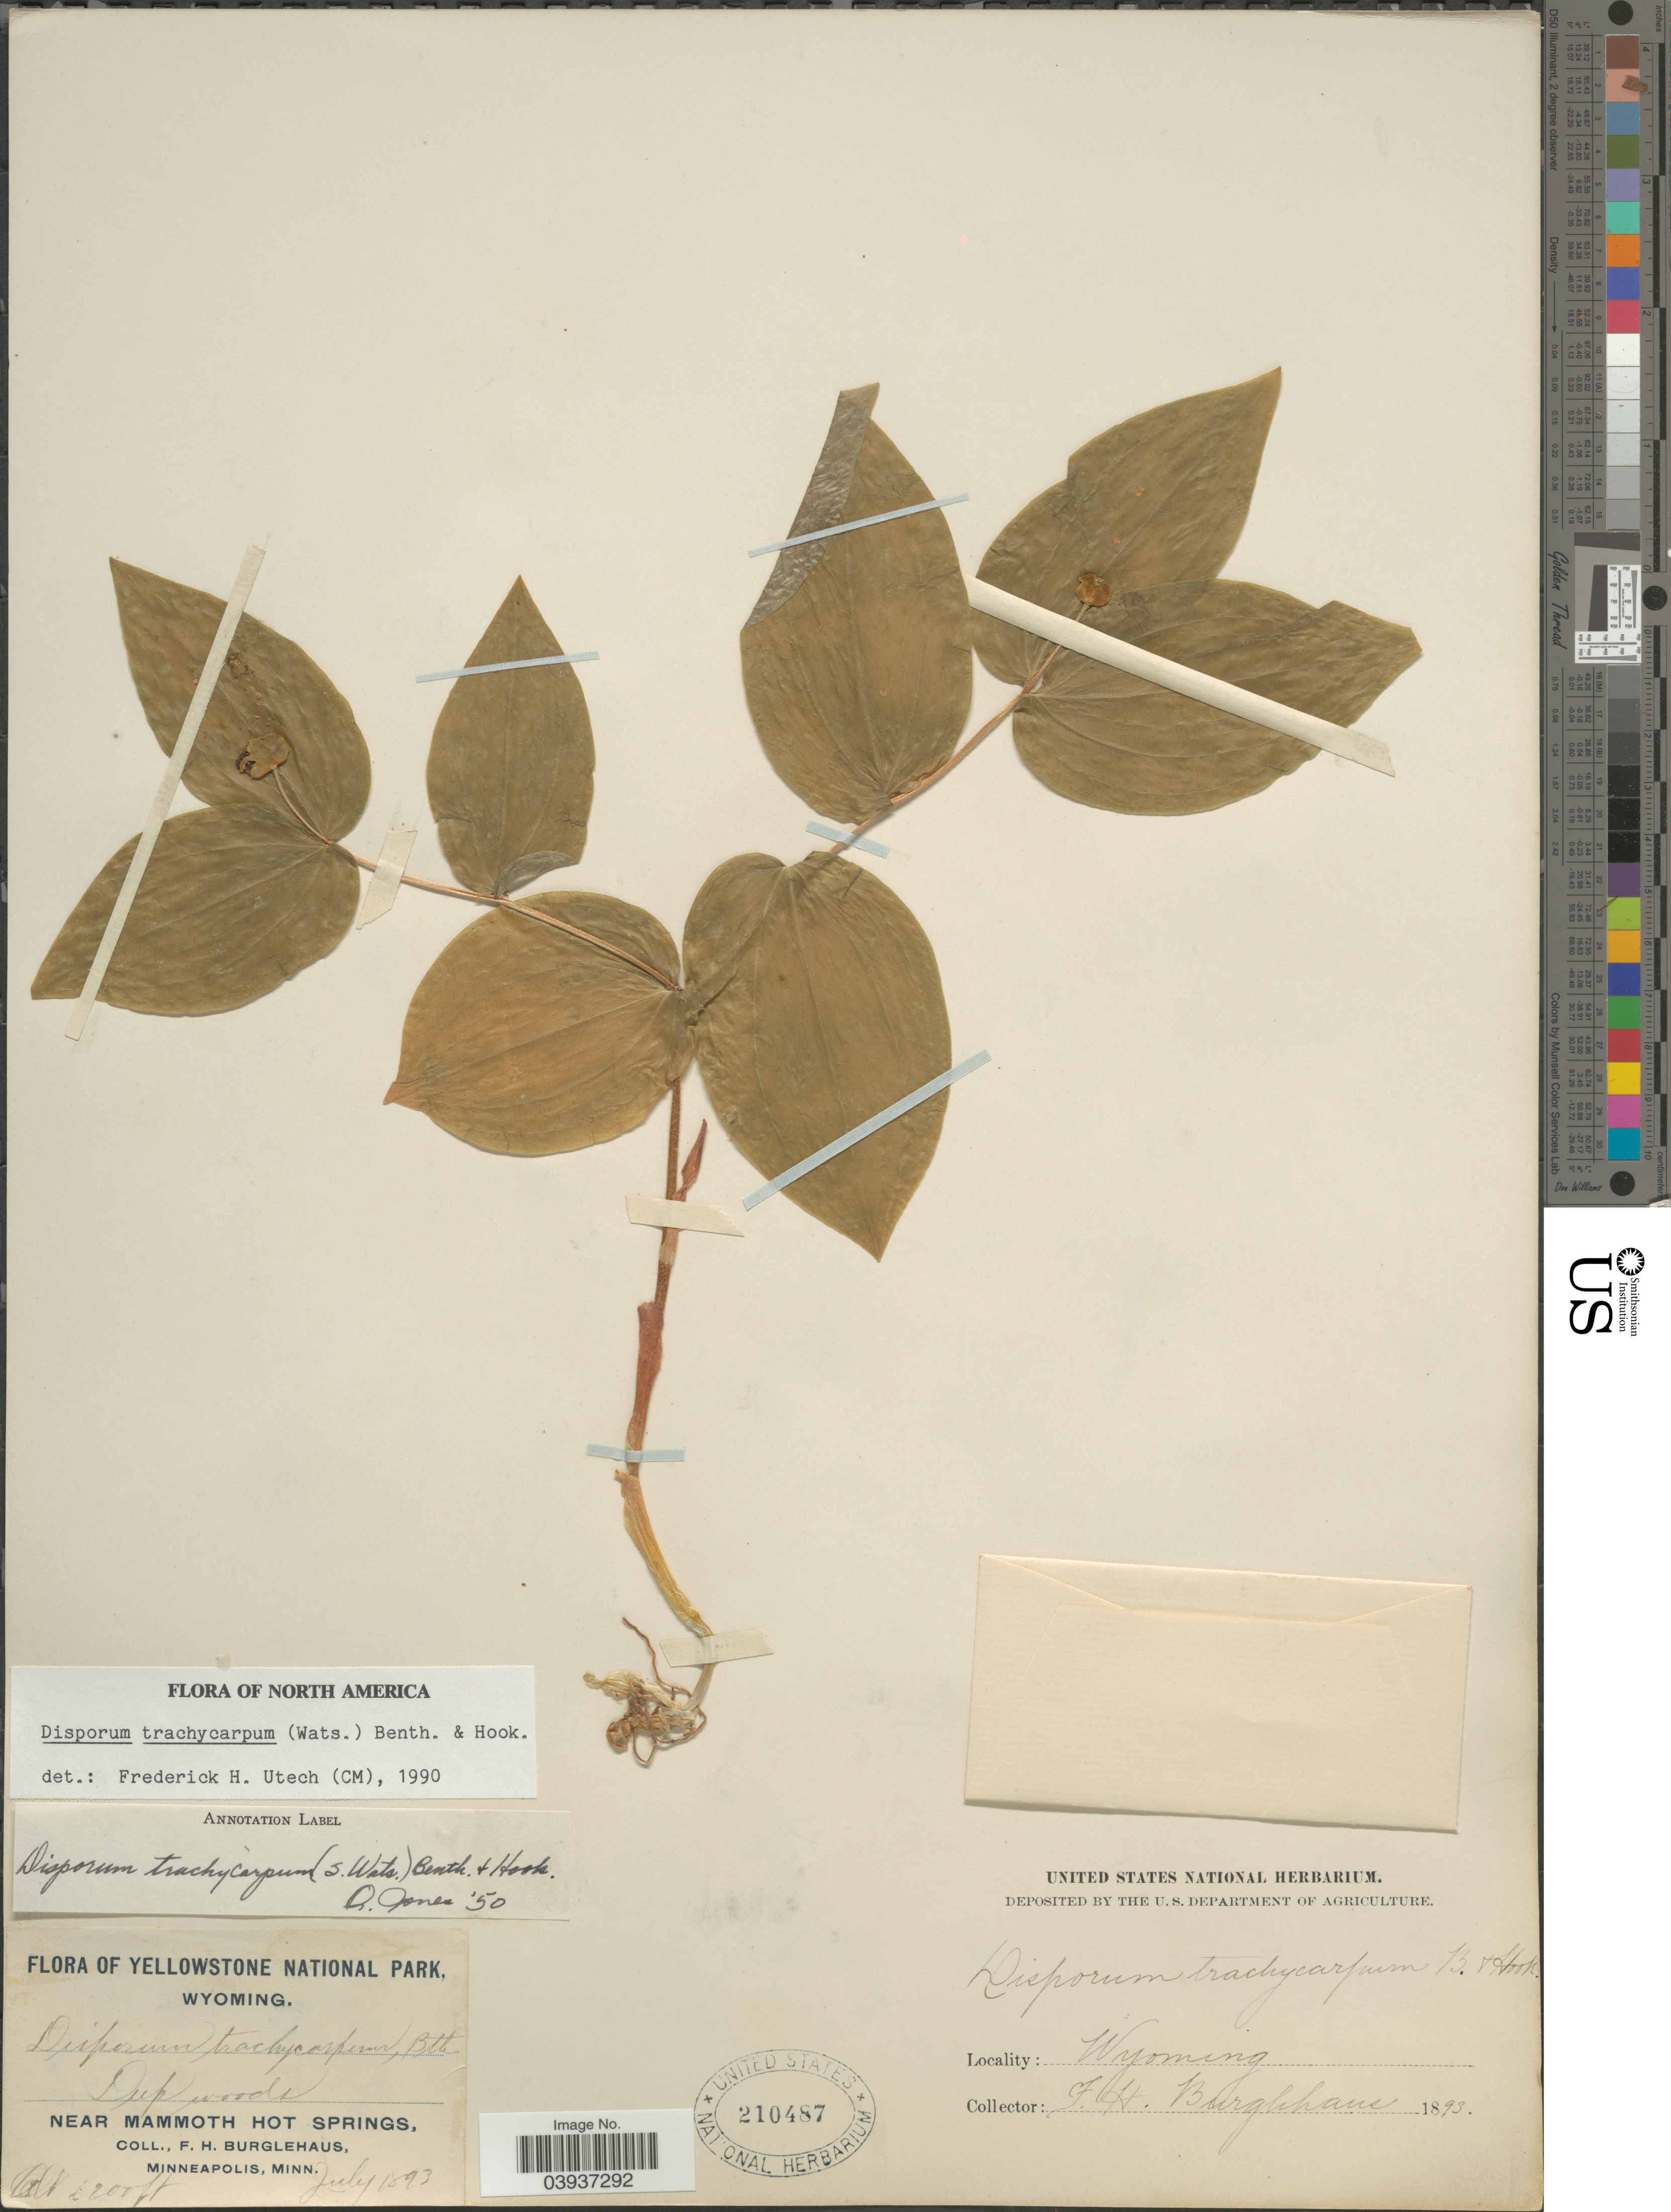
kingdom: Plantae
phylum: Tracheophyta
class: Liliopsida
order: Liliales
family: Colchicaceae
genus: Disporum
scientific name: Disporum trachycarpum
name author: (S. Watson) Benth. & Hook. f.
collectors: F. Burglehaus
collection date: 1893-07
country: United States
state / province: Wyoming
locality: Yellowstone National Park, near Mammoth Hot Springs.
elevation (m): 1890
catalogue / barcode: US 210487